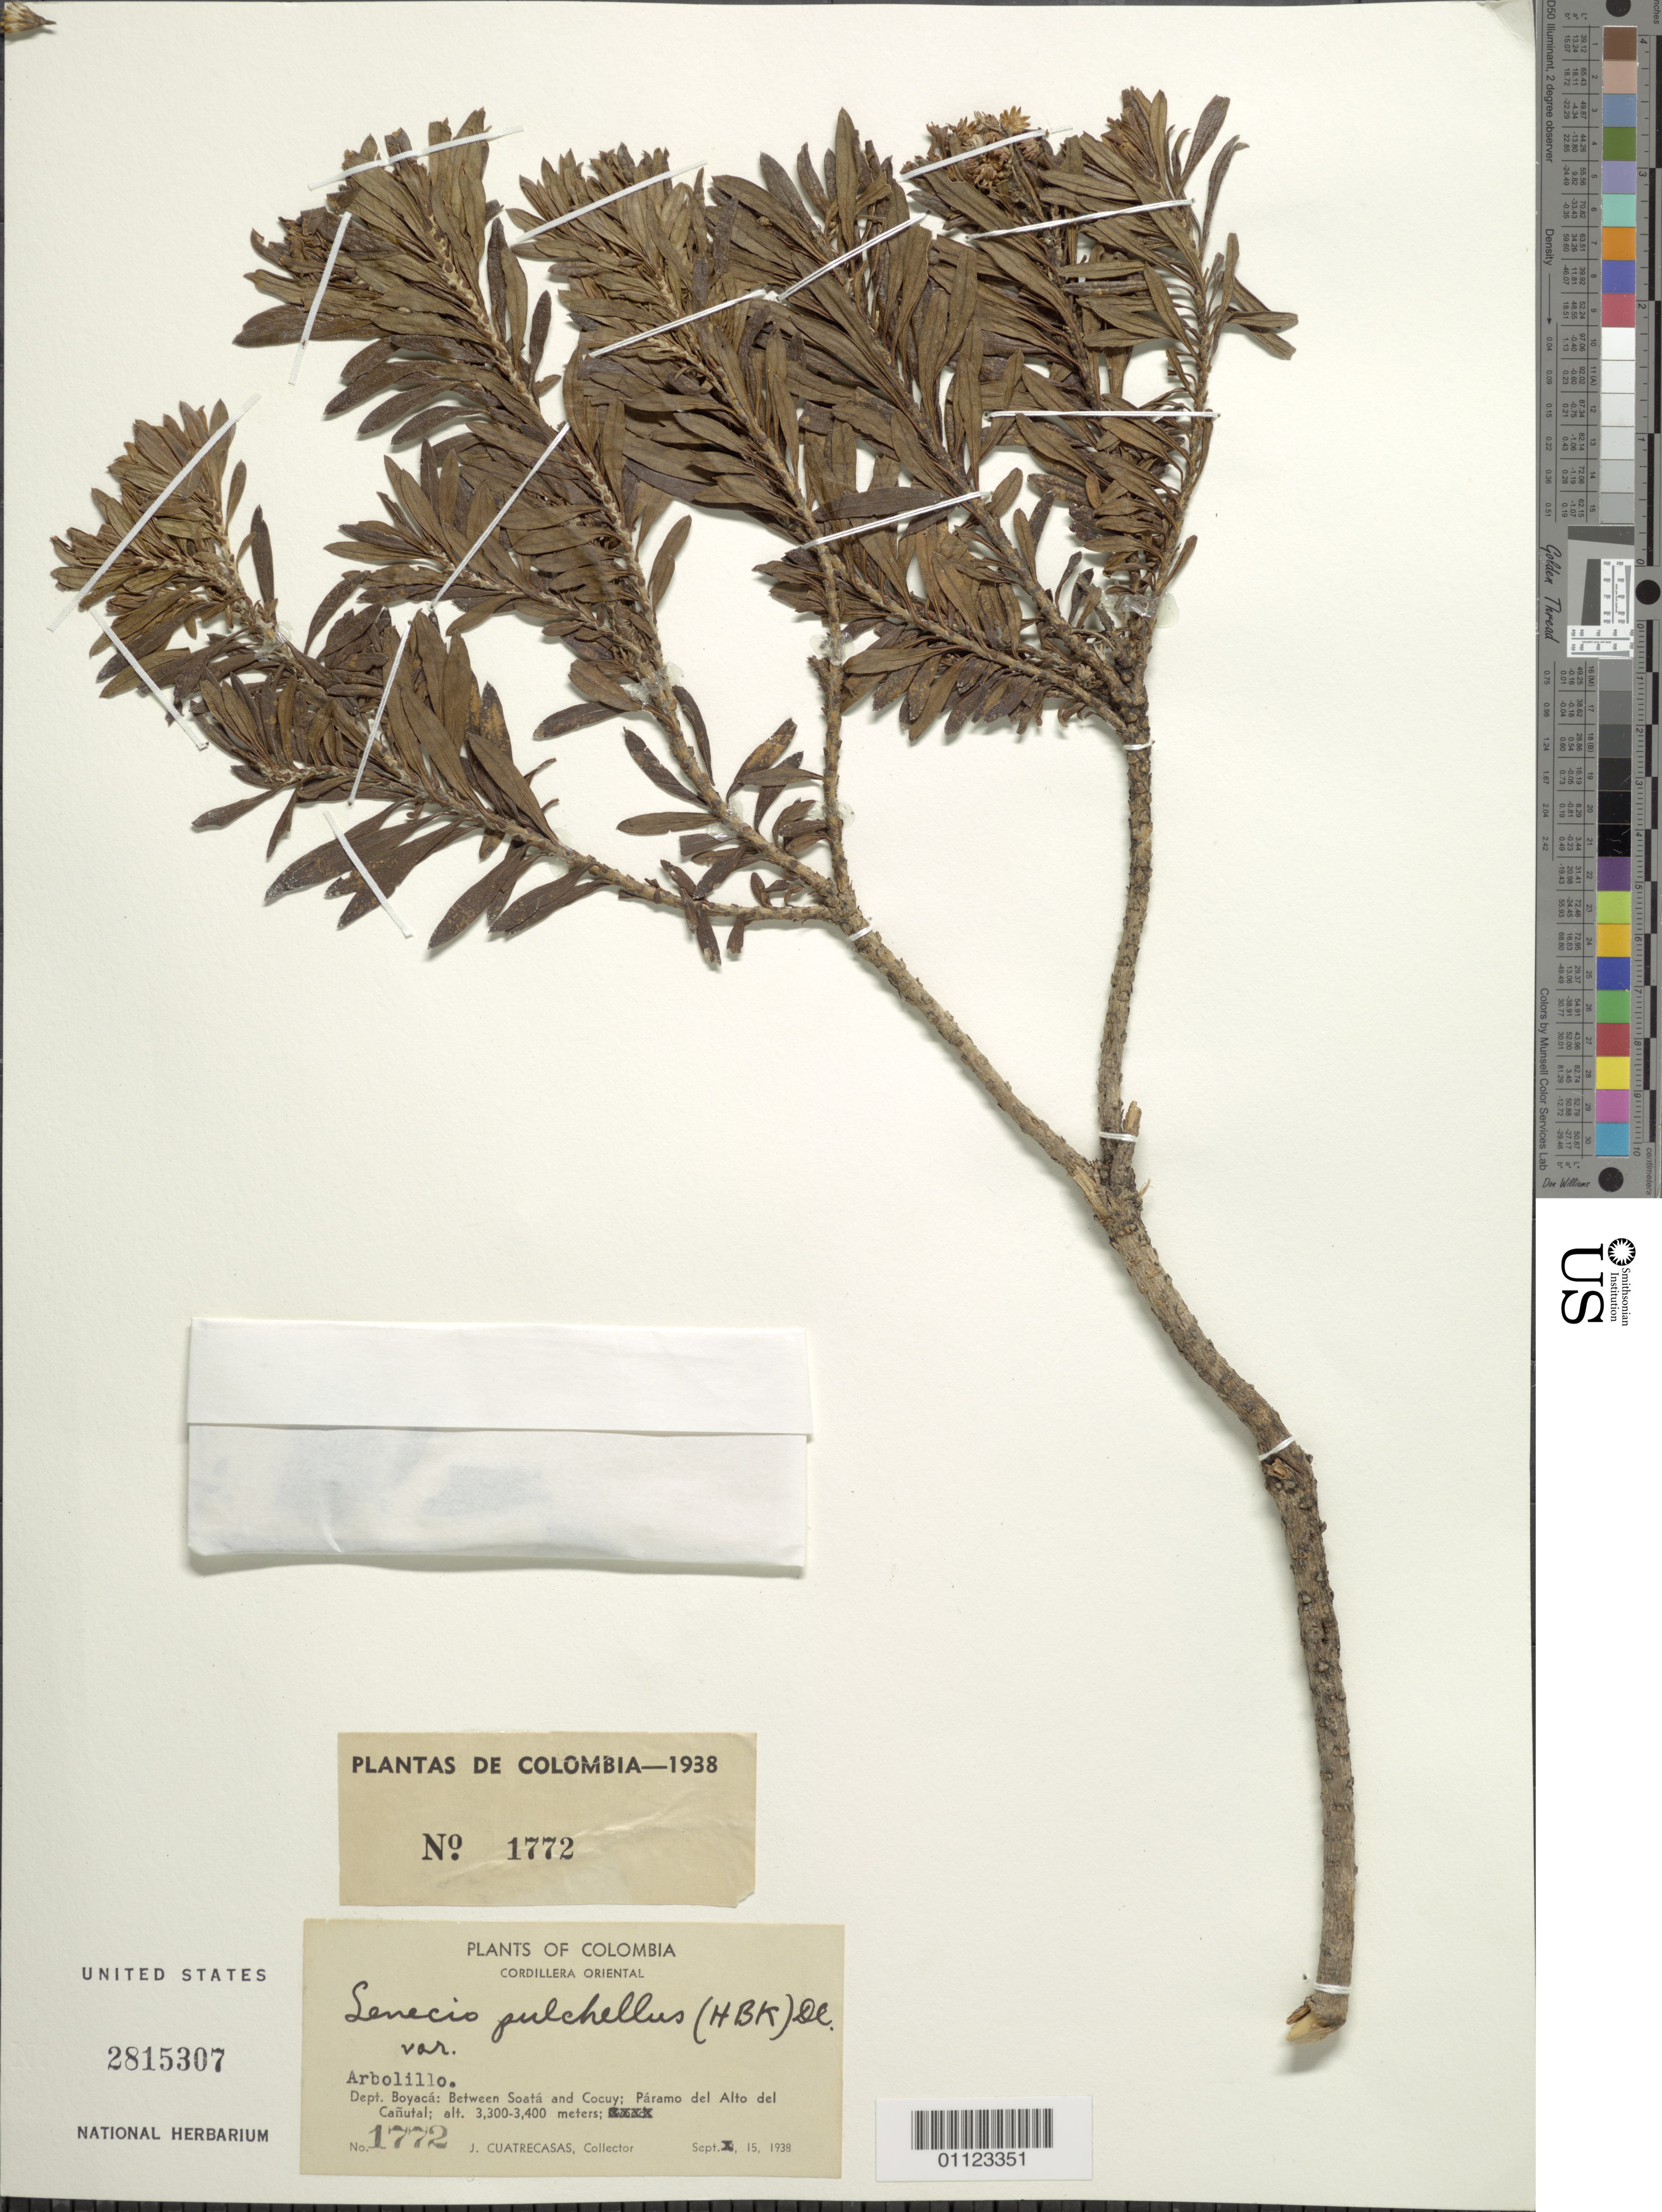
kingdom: Plantae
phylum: Tracheophyta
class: Magnoliopsida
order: Asterales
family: Asteraceae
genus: Pentacalia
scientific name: Pentacalia pulchella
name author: (Kunth) Cuatrec.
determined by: Cuatrecasas, J.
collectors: J. Cuatrecasas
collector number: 1772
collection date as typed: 15 Sep 1938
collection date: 1938-09-15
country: Colombia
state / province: Boyacá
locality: Between Soatá and Cocuy, Paramo del Alto del Cañutal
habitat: Paramo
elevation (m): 3300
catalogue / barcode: US 2815307